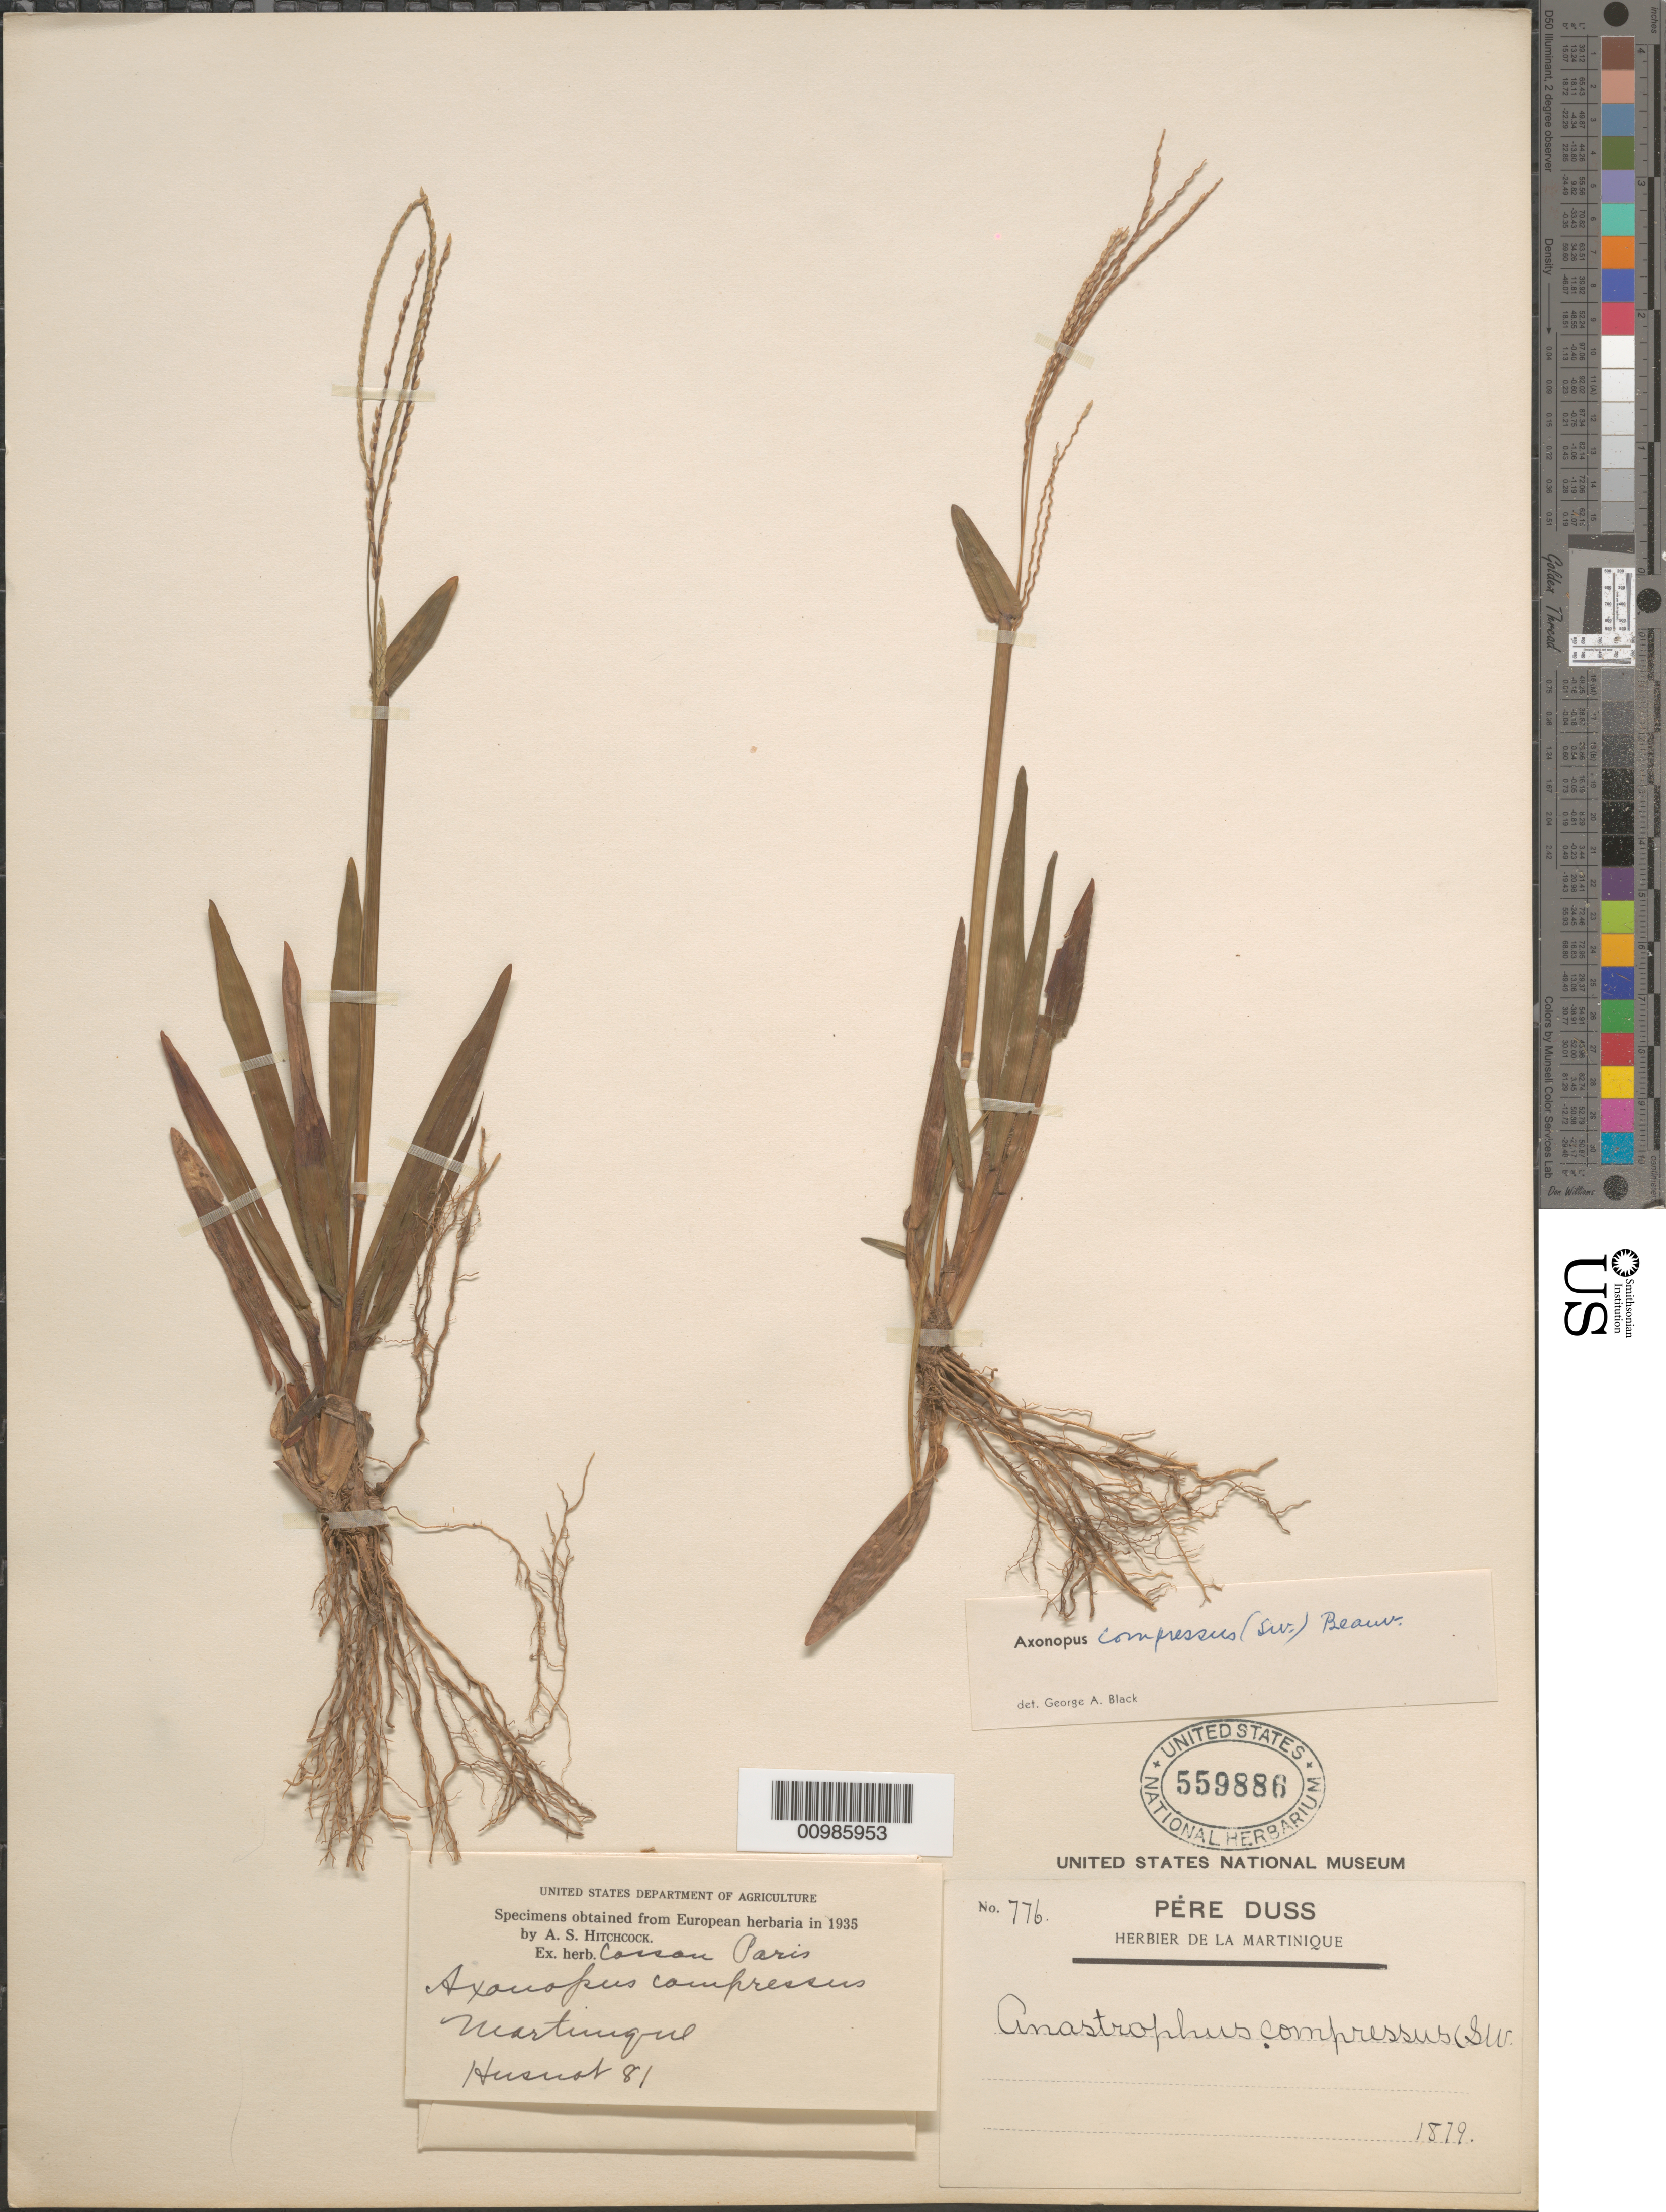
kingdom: Plantae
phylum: Tracheophyta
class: Liliopsida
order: Poales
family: Poaceae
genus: Axonopus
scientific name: Axonopus compressus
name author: (Sw.) P. Beauv.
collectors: Père Duss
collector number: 776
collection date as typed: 1879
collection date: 1879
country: Martinique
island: Martinique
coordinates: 0 N, 0 E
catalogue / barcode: US 559886